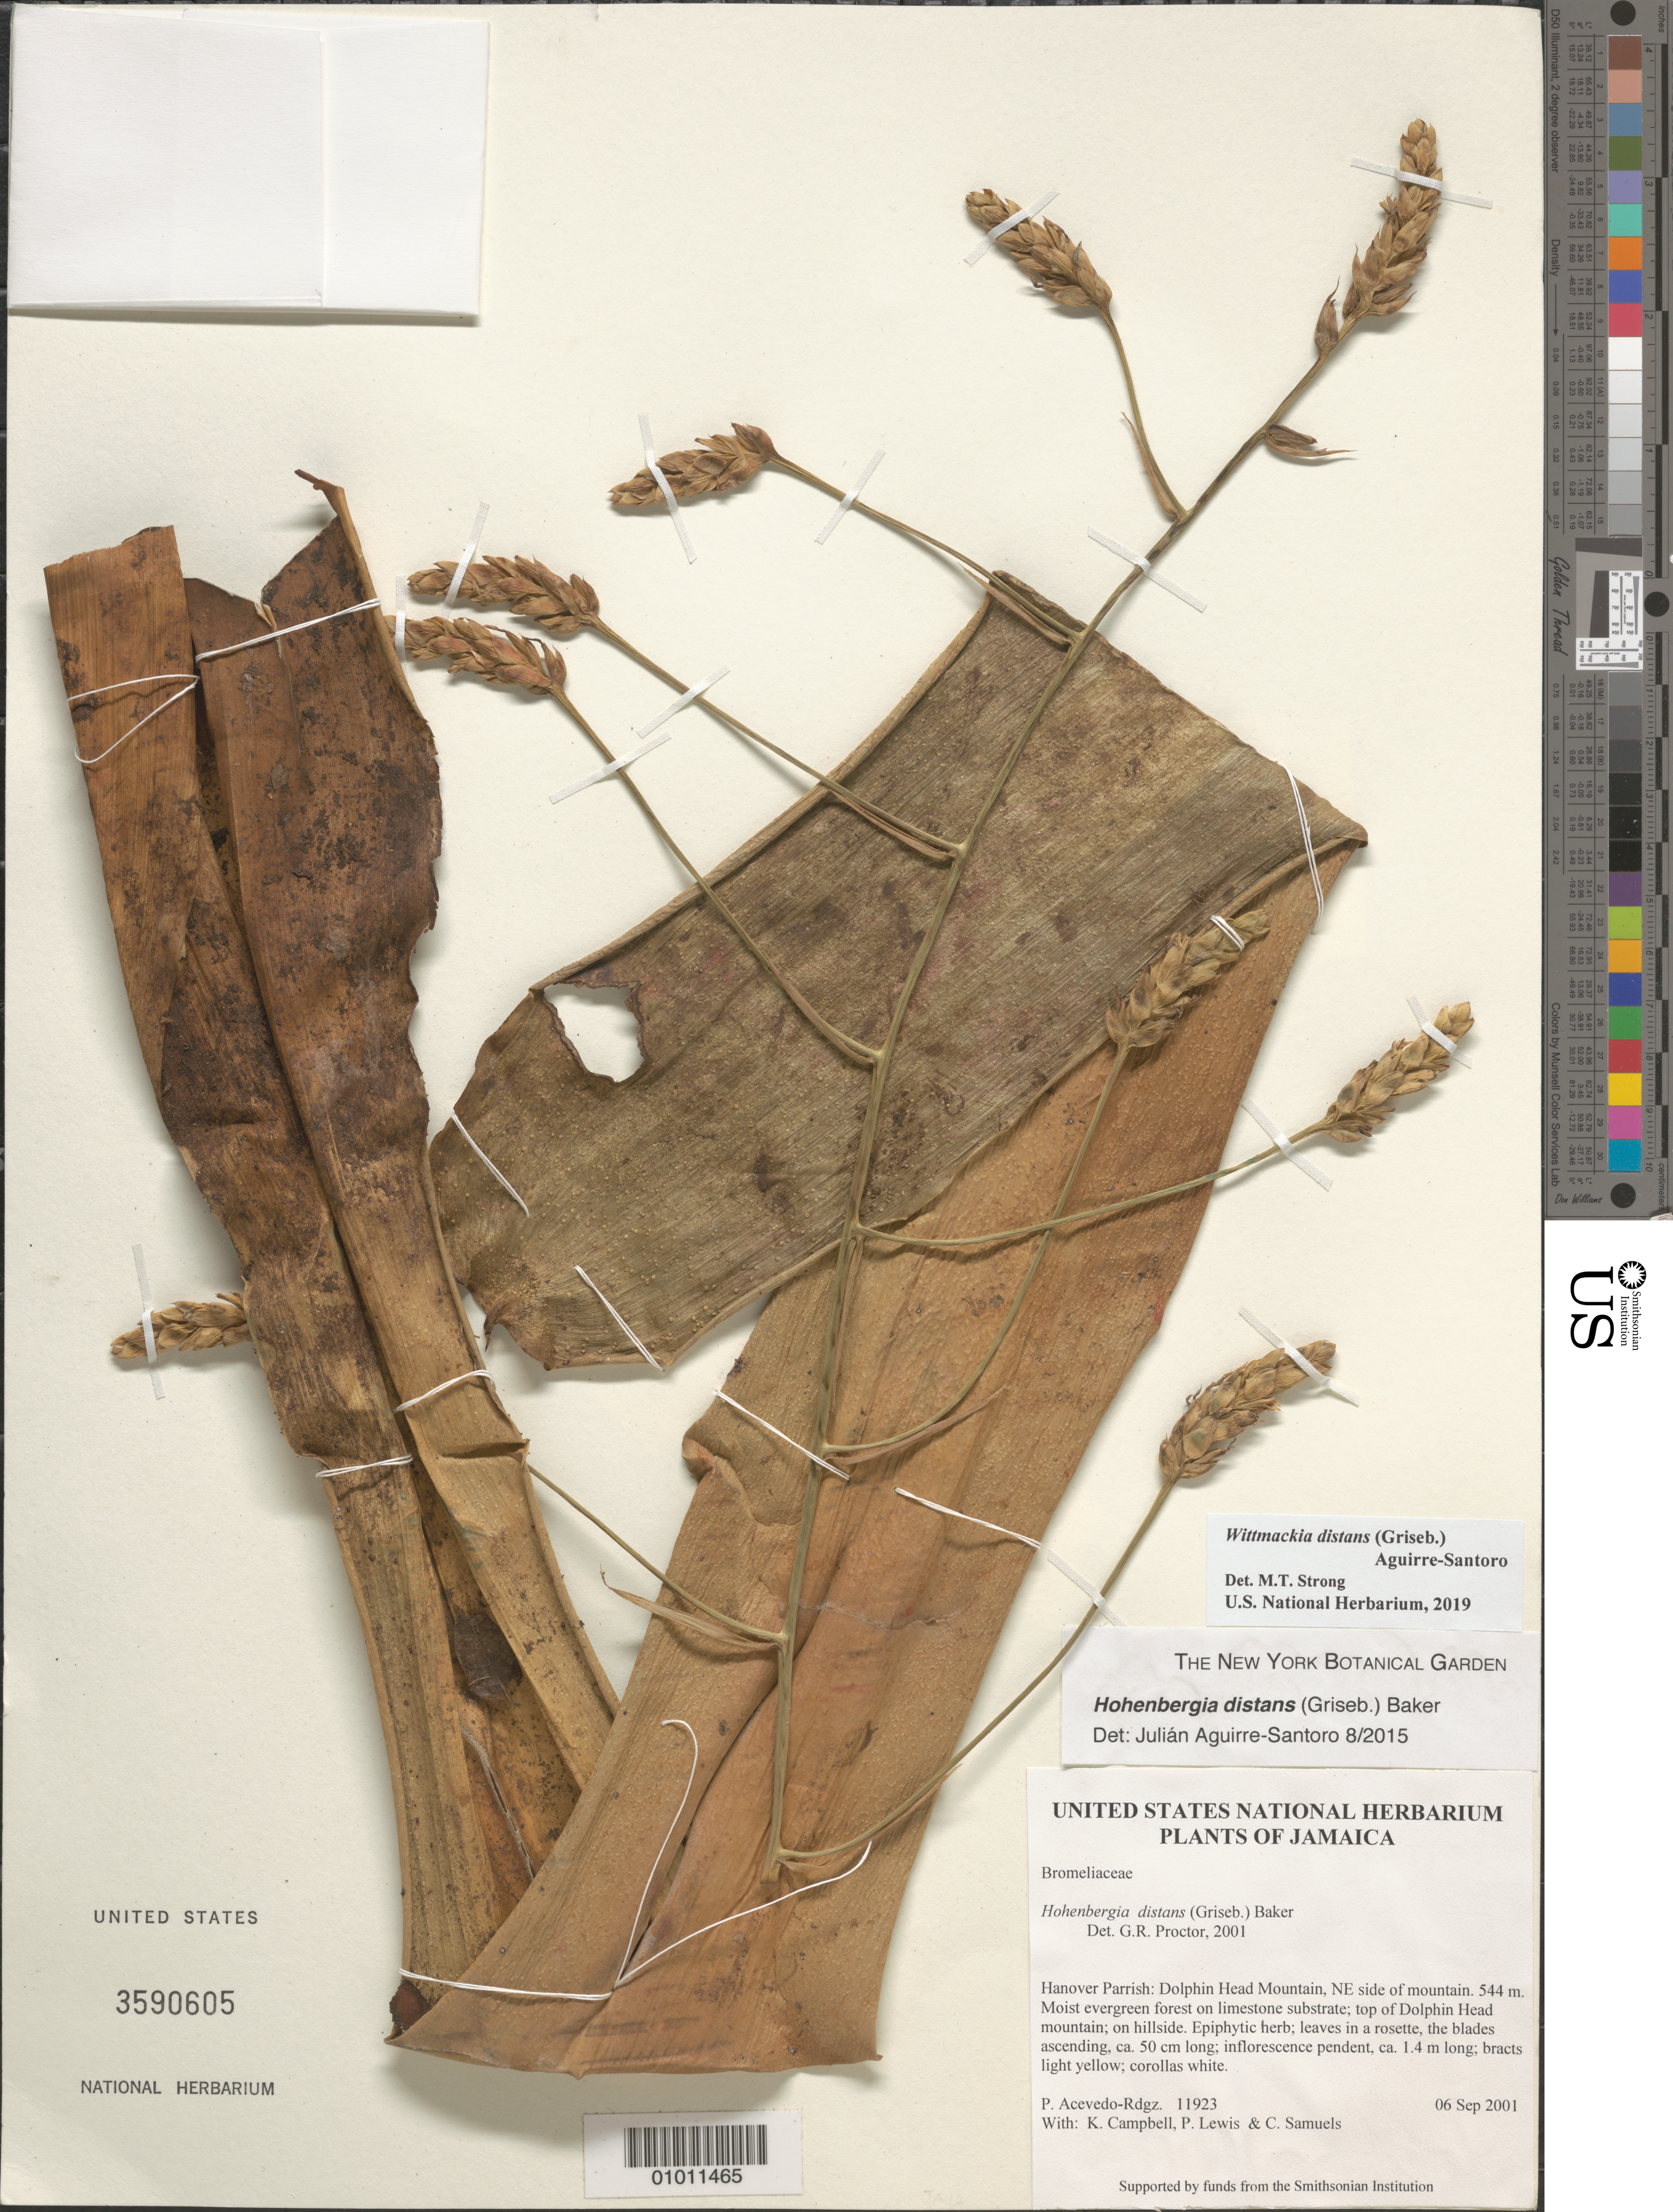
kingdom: Plantae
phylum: Tracheophyta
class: Liliopsida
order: Poales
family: Bromeliaceae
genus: Wittmackia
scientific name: Wittmackia distans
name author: (Griseb.) Aguirre-Santoro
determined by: Strong, Mark T., (BOT), Smithsonian Institution - National Museum of Natural History (UNITED STATES)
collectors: P. Acevedo-Rodr., K. Campbell, P. Lewis & C. Samuels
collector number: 11923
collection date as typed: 06 Sep 2001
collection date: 2001-09-06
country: Jamaica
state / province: Hanover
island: Jamaica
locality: Hanover Parrish: Dolphin Head Mountain, NE side of mountain.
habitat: Moist evergreen forest on limestone substrate; top of Dolphin Head mountain; on hillside.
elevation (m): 544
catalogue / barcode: US 3590605